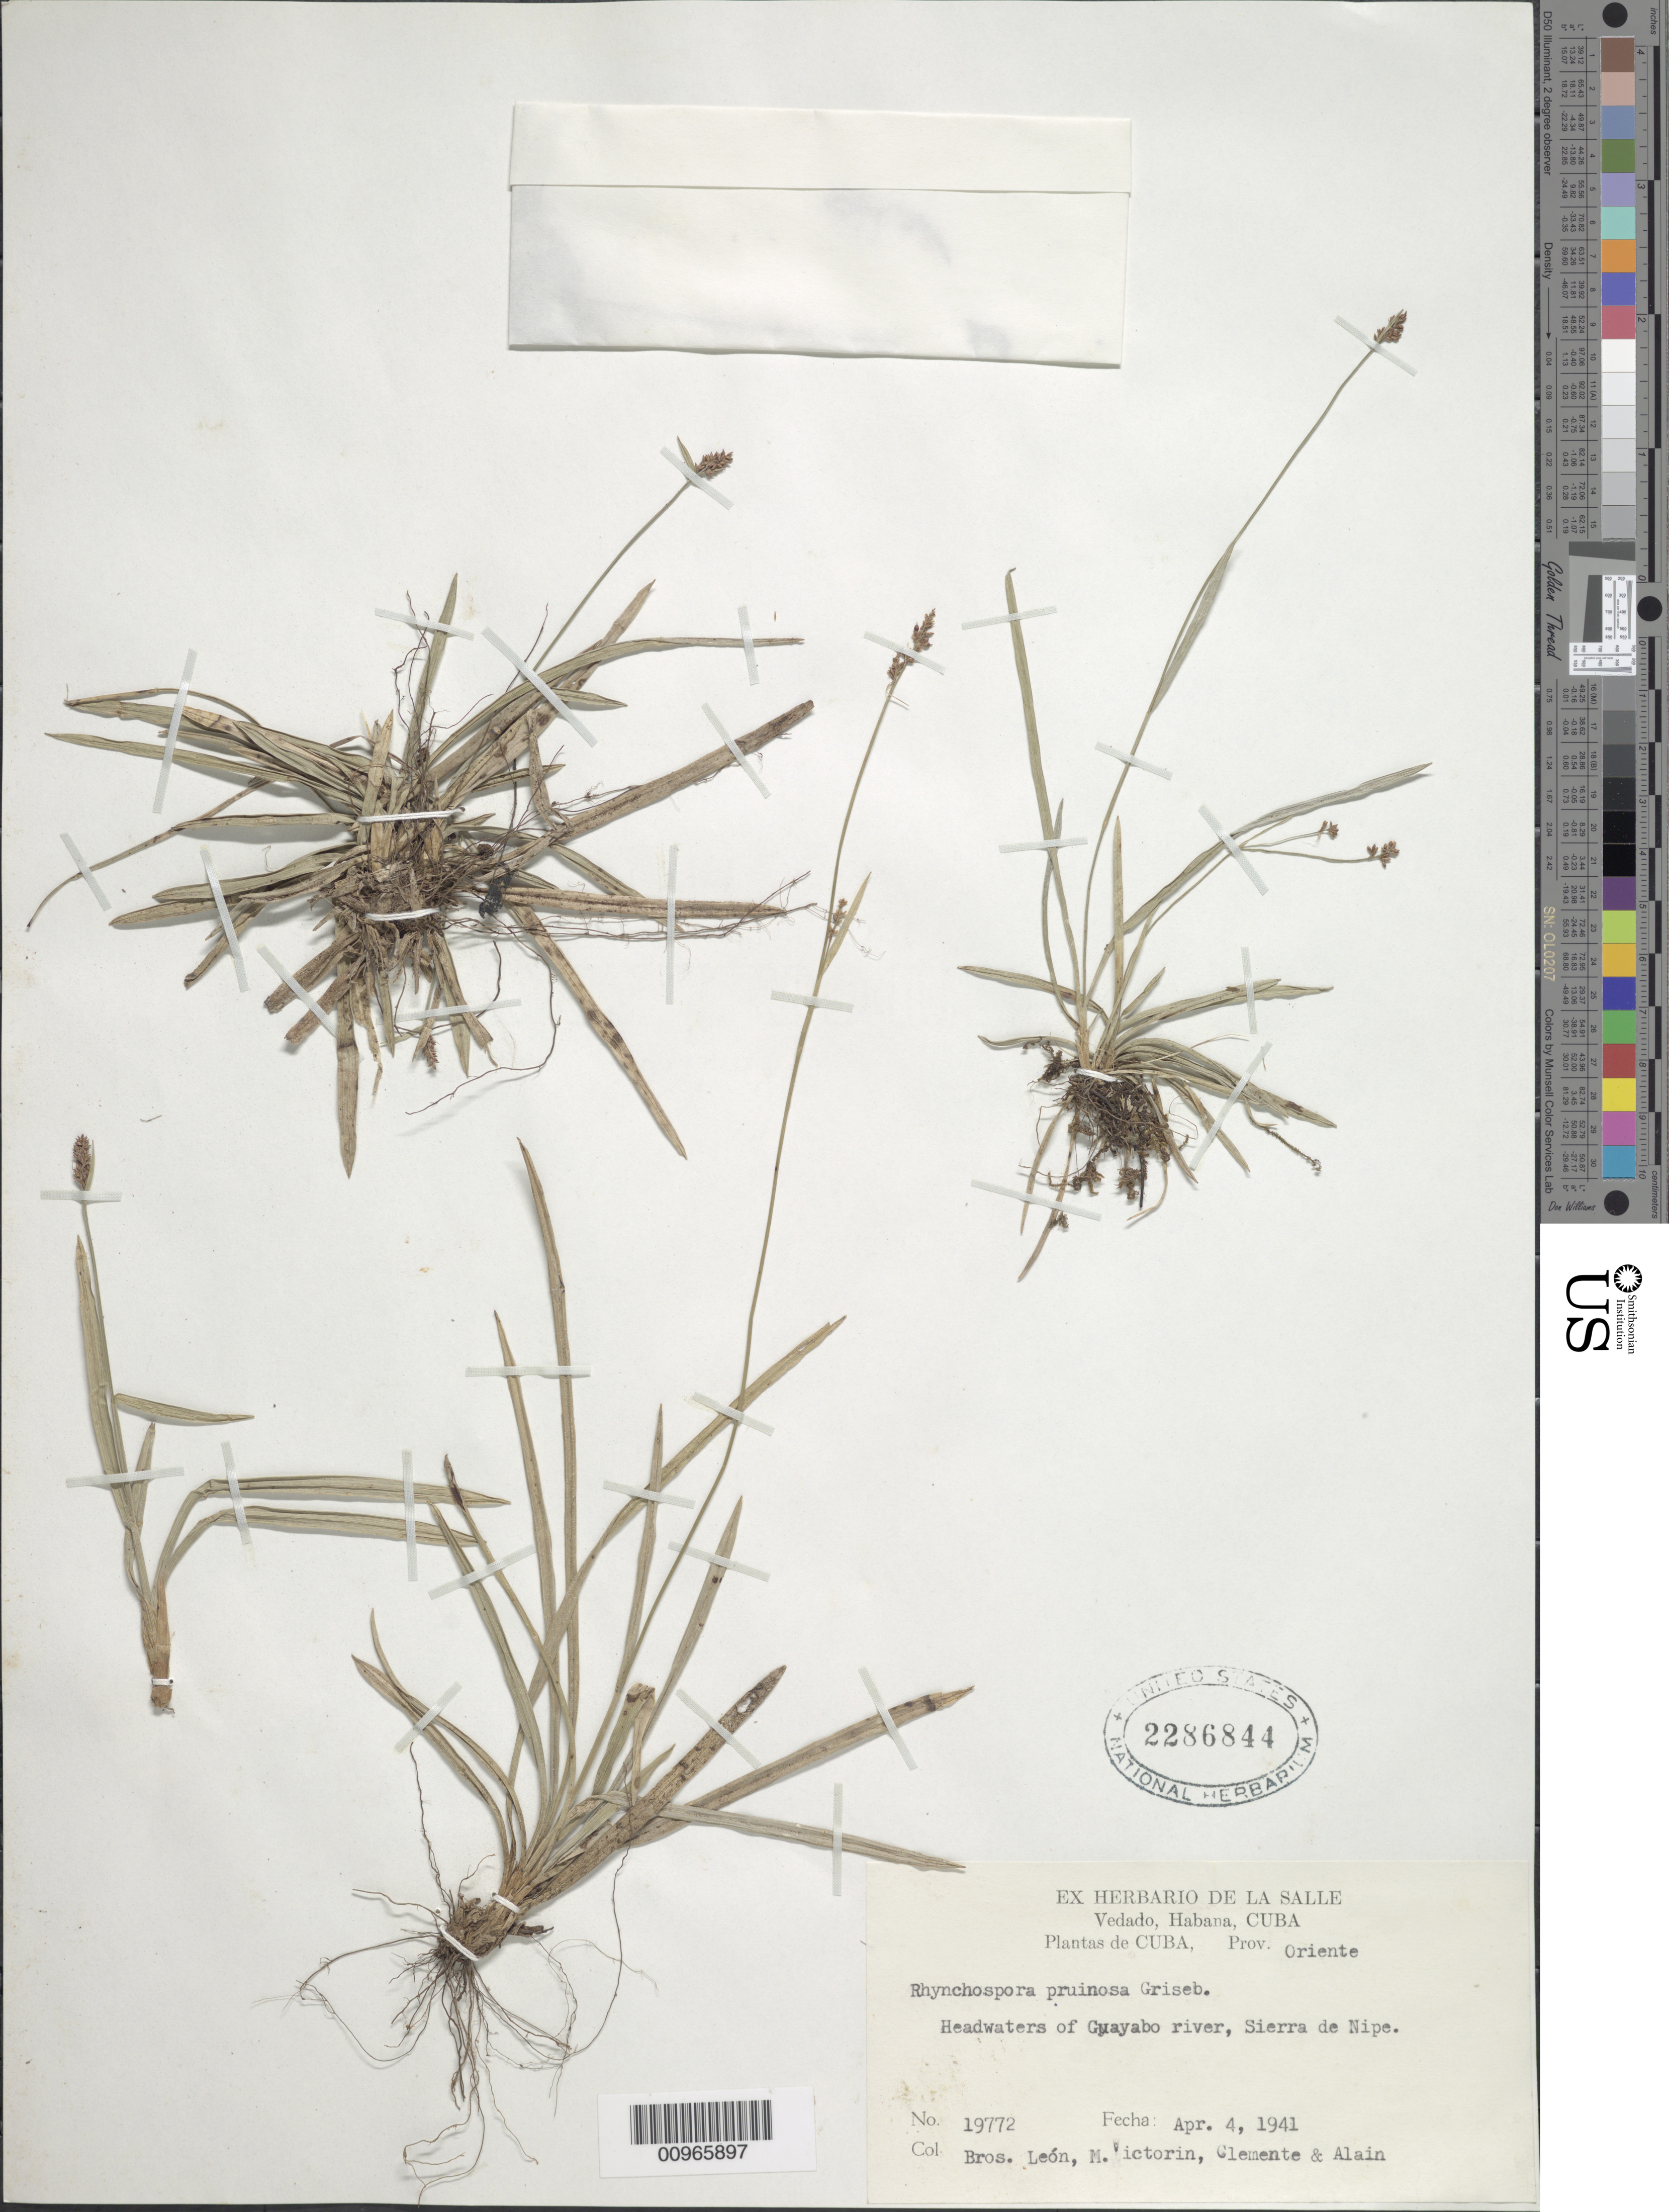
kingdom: Plantae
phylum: Tracheophyta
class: Liliopsida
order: Poales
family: Cyperaceae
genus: Rhynchospora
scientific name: Rhynchospora pruinosa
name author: Griseb.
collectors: Bro. León, F. Victorin, Bro. Clemente & A. H. Liogier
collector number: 19772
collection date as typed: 04 Apr 1941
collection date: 1941-04-04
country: Cuba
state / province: Holguín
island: Cuba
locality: Headwaters of Guayabo River, Sierra de Nipe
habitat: Headwaters of river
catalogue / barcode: US 2286844